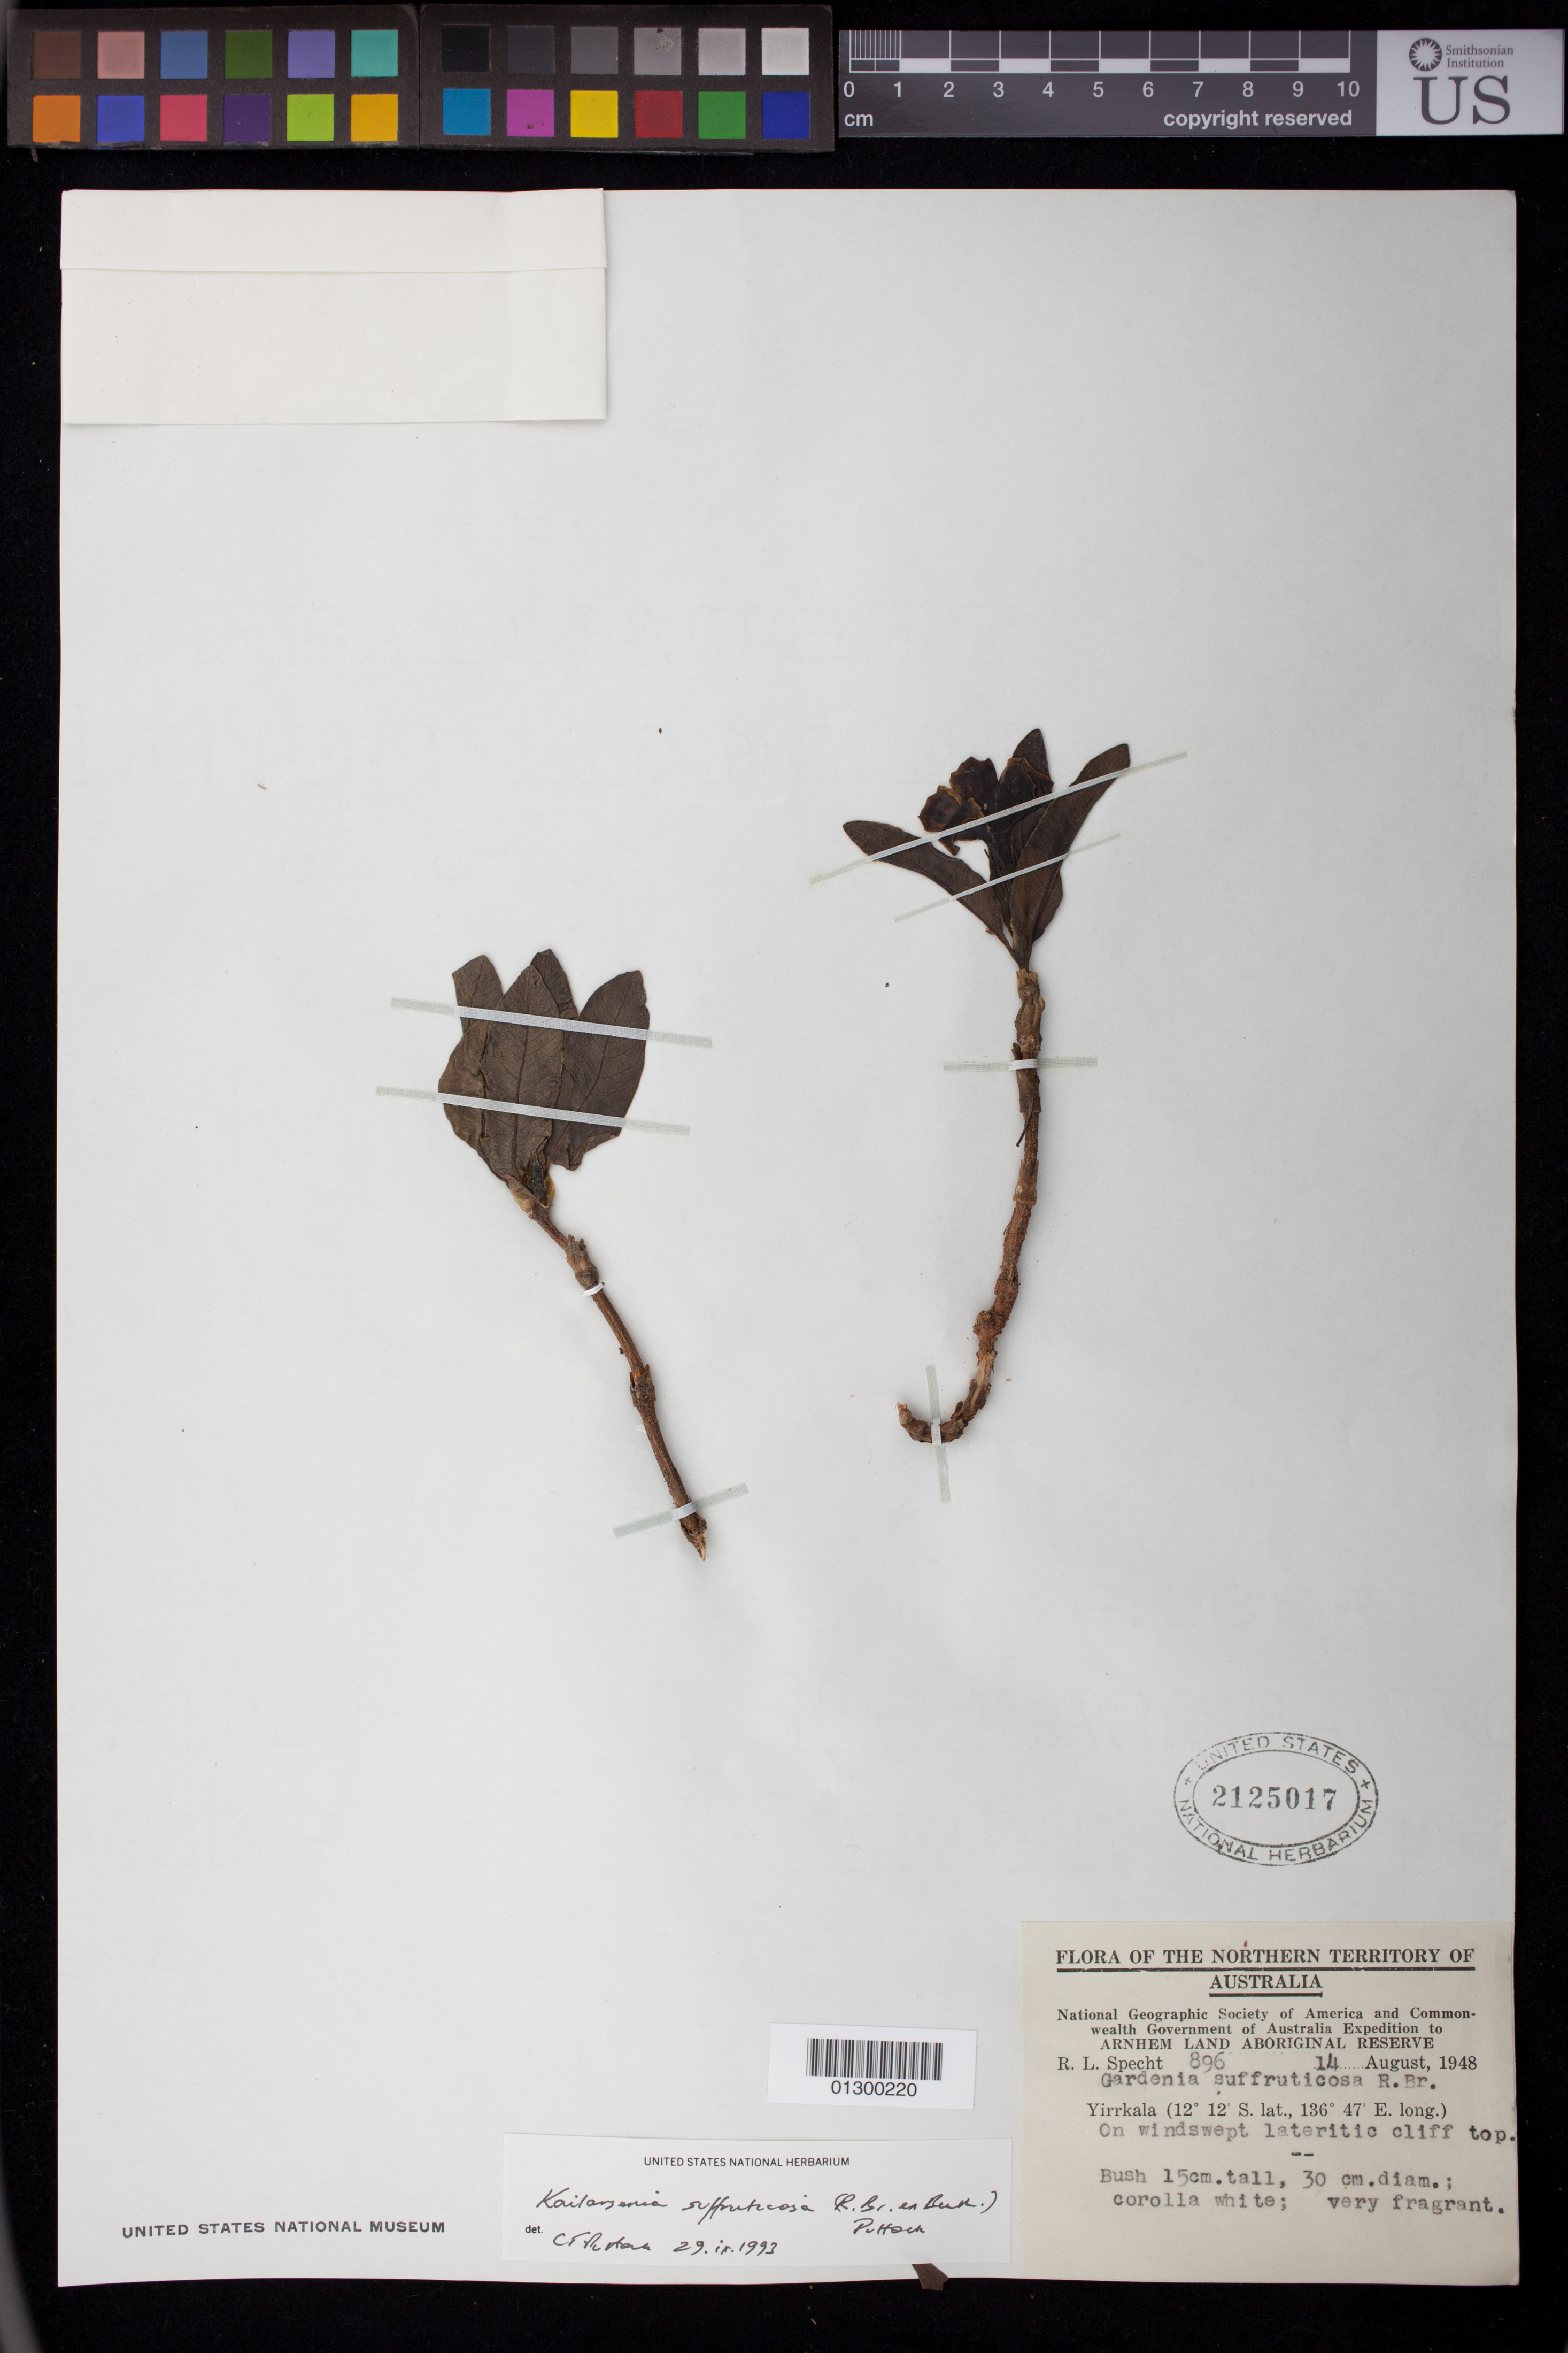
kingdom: Plantae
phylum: Tracheophyta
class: Magnoliopsida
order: Gentianales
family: Rubiaceae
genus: Kailarsenia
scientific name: Kailarsenia suffruticosa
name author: (R. Br. ex Benth.) Puttock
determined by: Puttock, C. F.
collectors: R. L. Specht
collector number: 896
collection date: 1948-08-14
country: Australia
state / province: Northern Territory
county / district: East Arnhem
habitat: On windswept lateritic cliff top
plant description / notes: Bush 15 cm. tall; 30 cm. diam.; corolla white; very fragrant.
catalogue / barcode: US 2125017